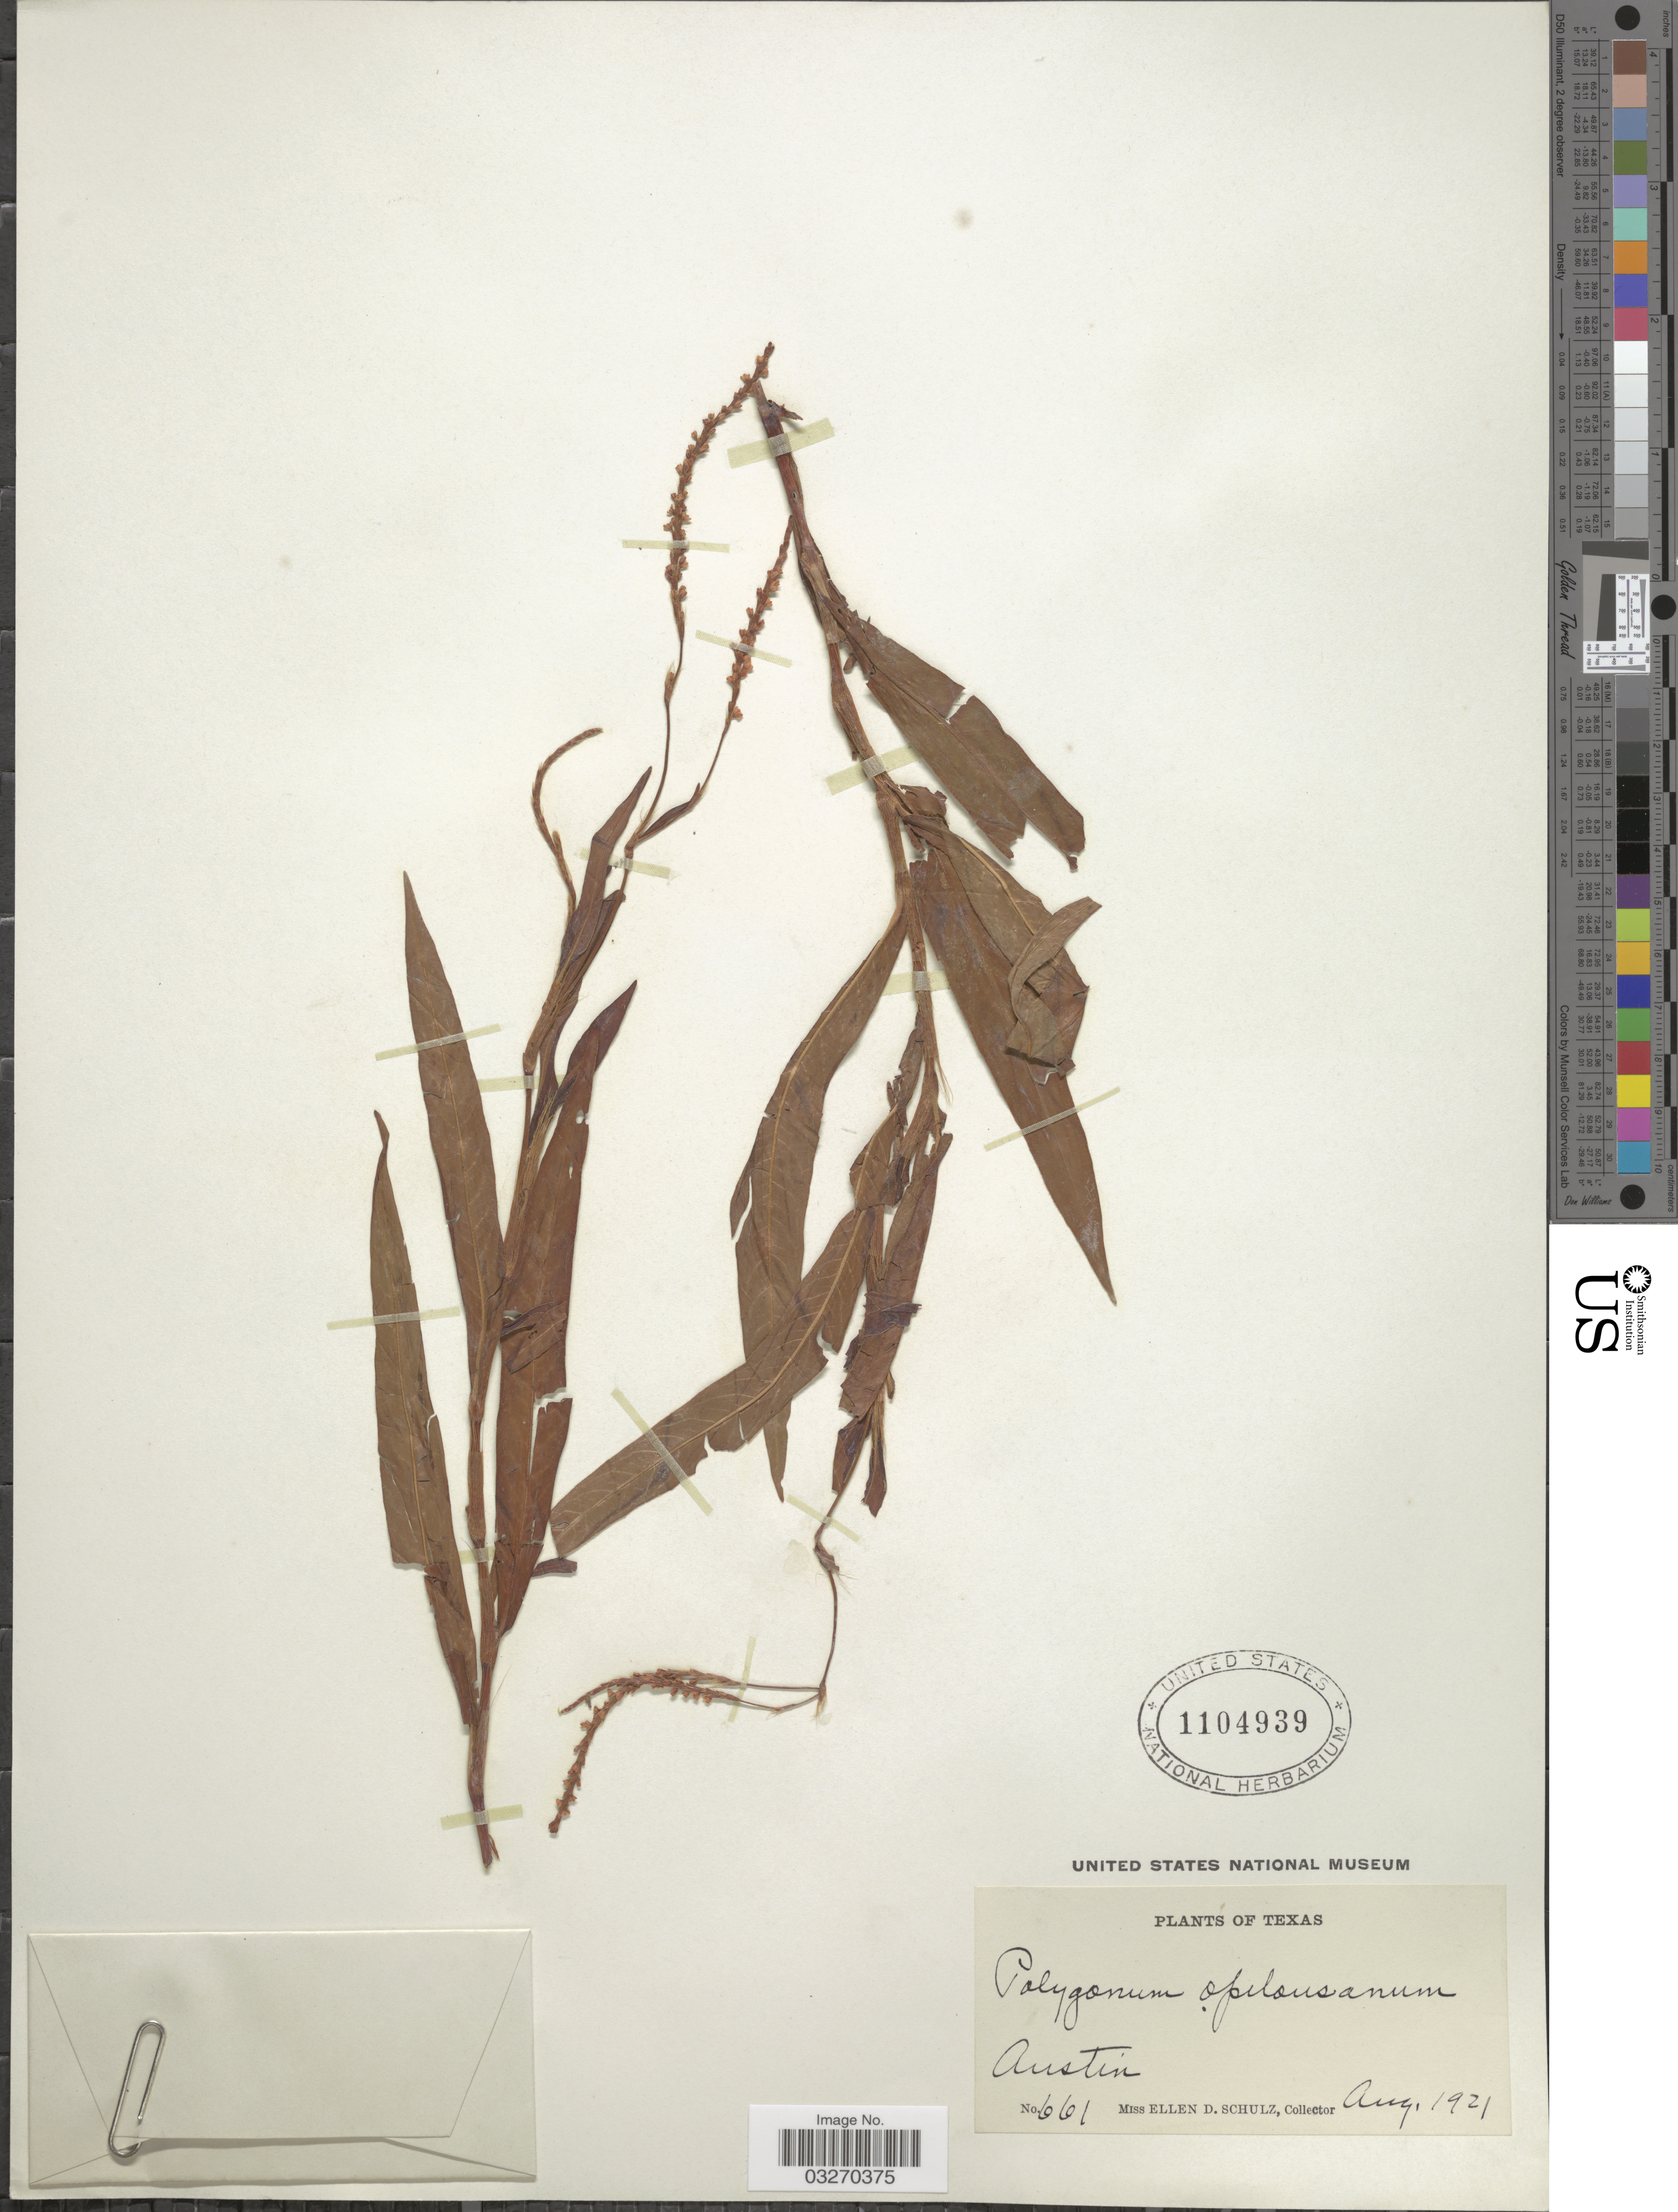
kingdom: Plantae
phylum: Tracheophyta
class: Magnoliopsida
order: Caryophyllales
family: Polygonaceae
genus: Persicaria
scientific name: Persicaria hydropiperoides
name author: (Michx.) Small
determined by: Atha, D. E.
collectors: E. D. Schulz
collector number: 661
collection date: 1921-08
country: United States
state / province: Texas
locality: Austin.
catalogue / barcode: US 1104939